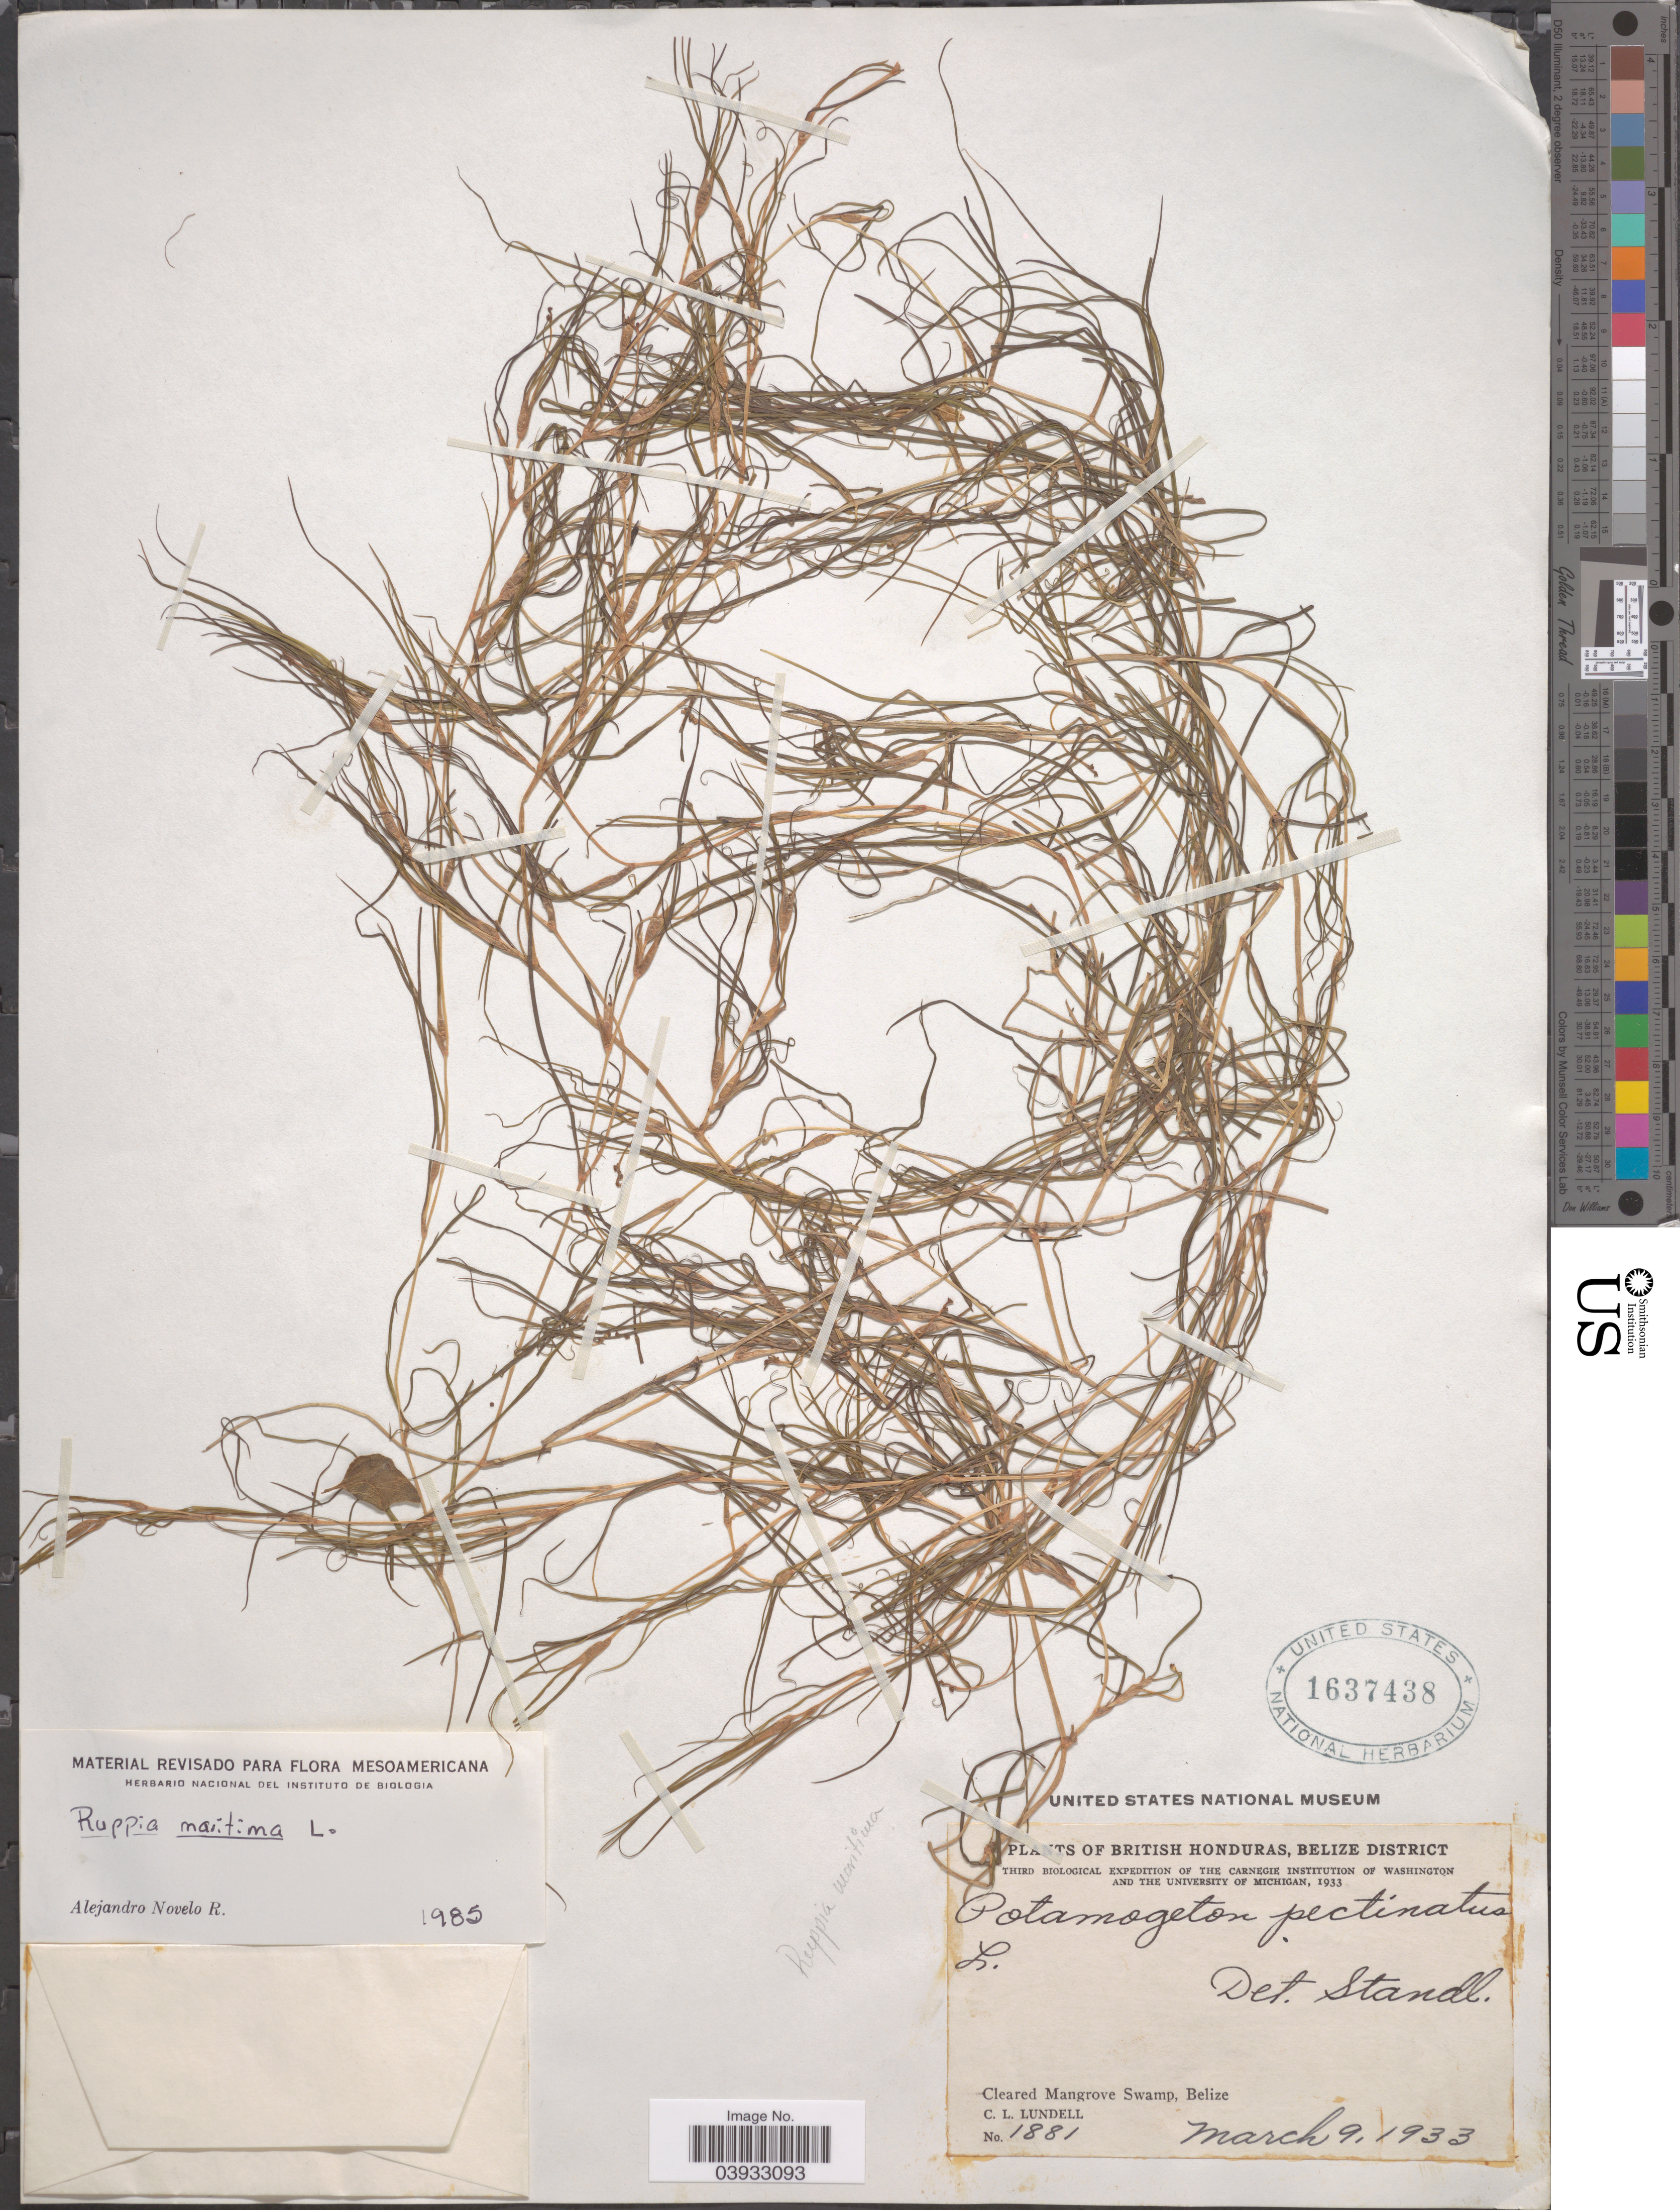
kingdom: Plantae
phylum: Tracheophyta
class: Liliopsida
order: Alismatales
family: Ruppiaceae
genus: Ruppia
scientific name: Ruppia maritima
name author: L.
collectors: C. L. Lundell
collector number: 1881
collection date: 1933-03-09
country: Belize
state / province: Belize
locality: British Honduras, Belize District. Cleared Mangrove Swamp.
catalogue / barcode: US 1637438